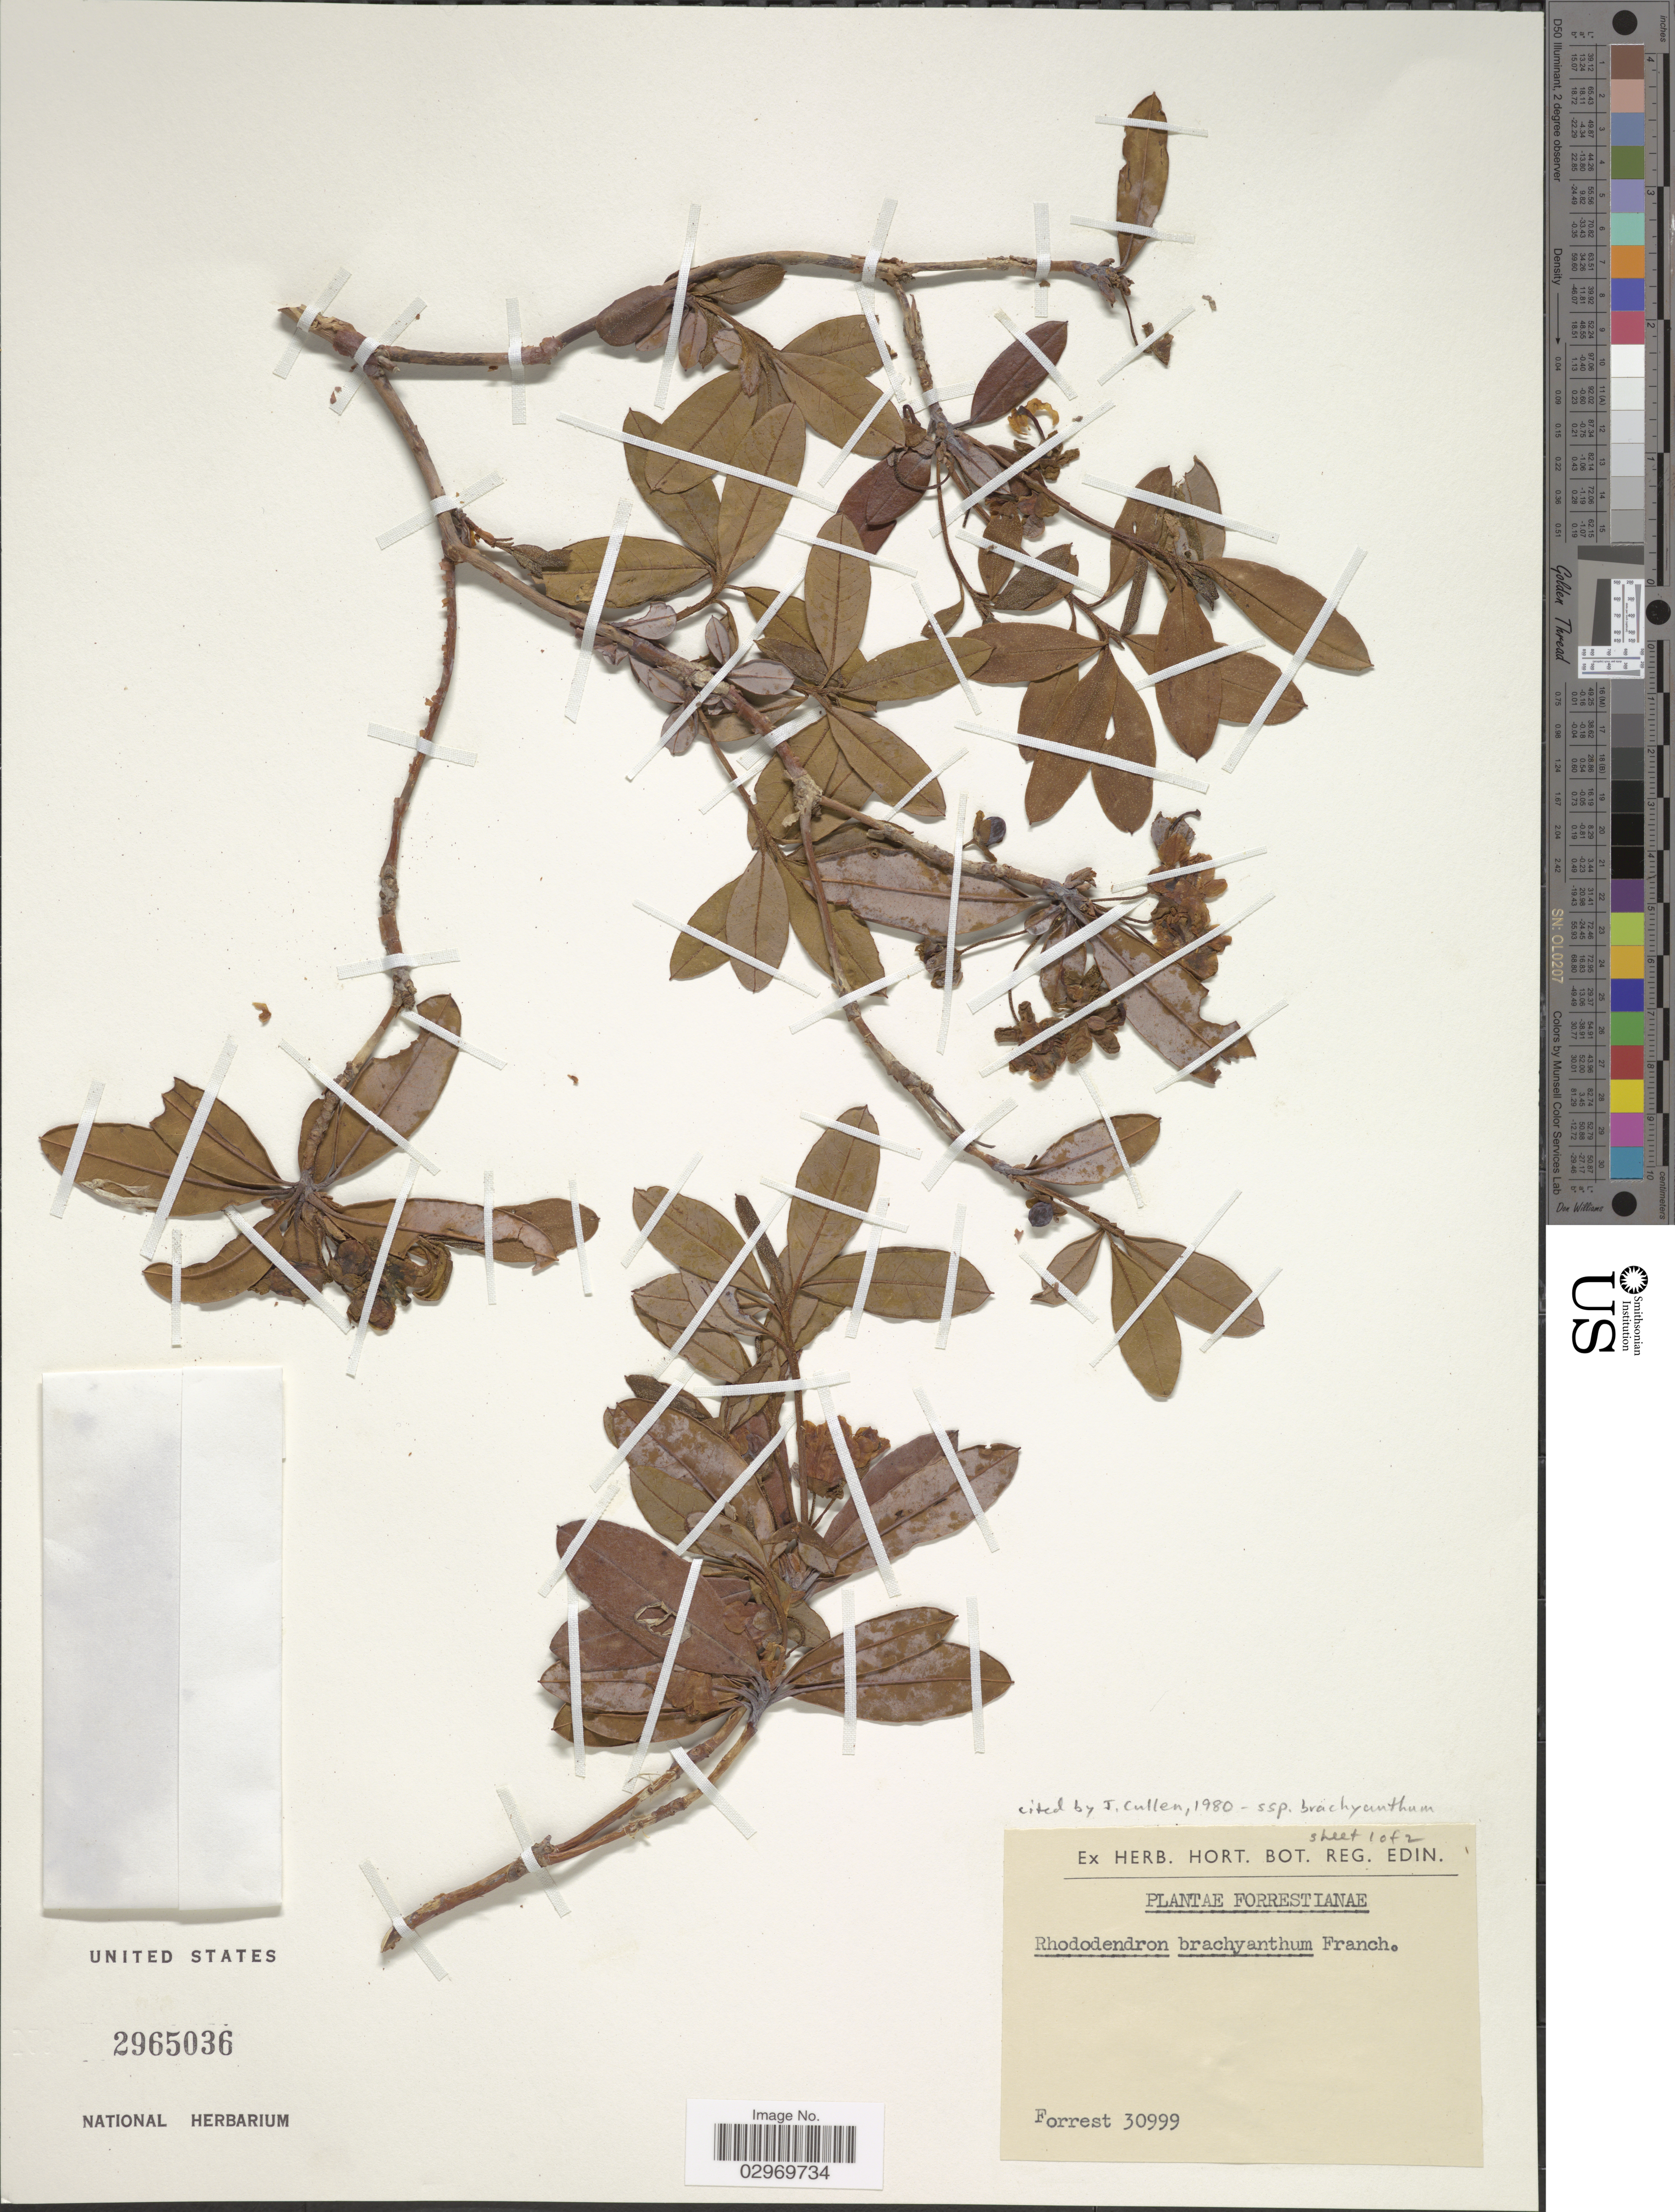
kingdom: Plantae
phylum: Tracheophyta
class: Magnoliopsida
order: Ericales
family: Ericaceae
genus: Rhododendron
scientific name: Rhododendron brachyanthum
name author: Franch.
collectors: -. Forrest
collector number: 30999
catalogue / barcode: US 2965036